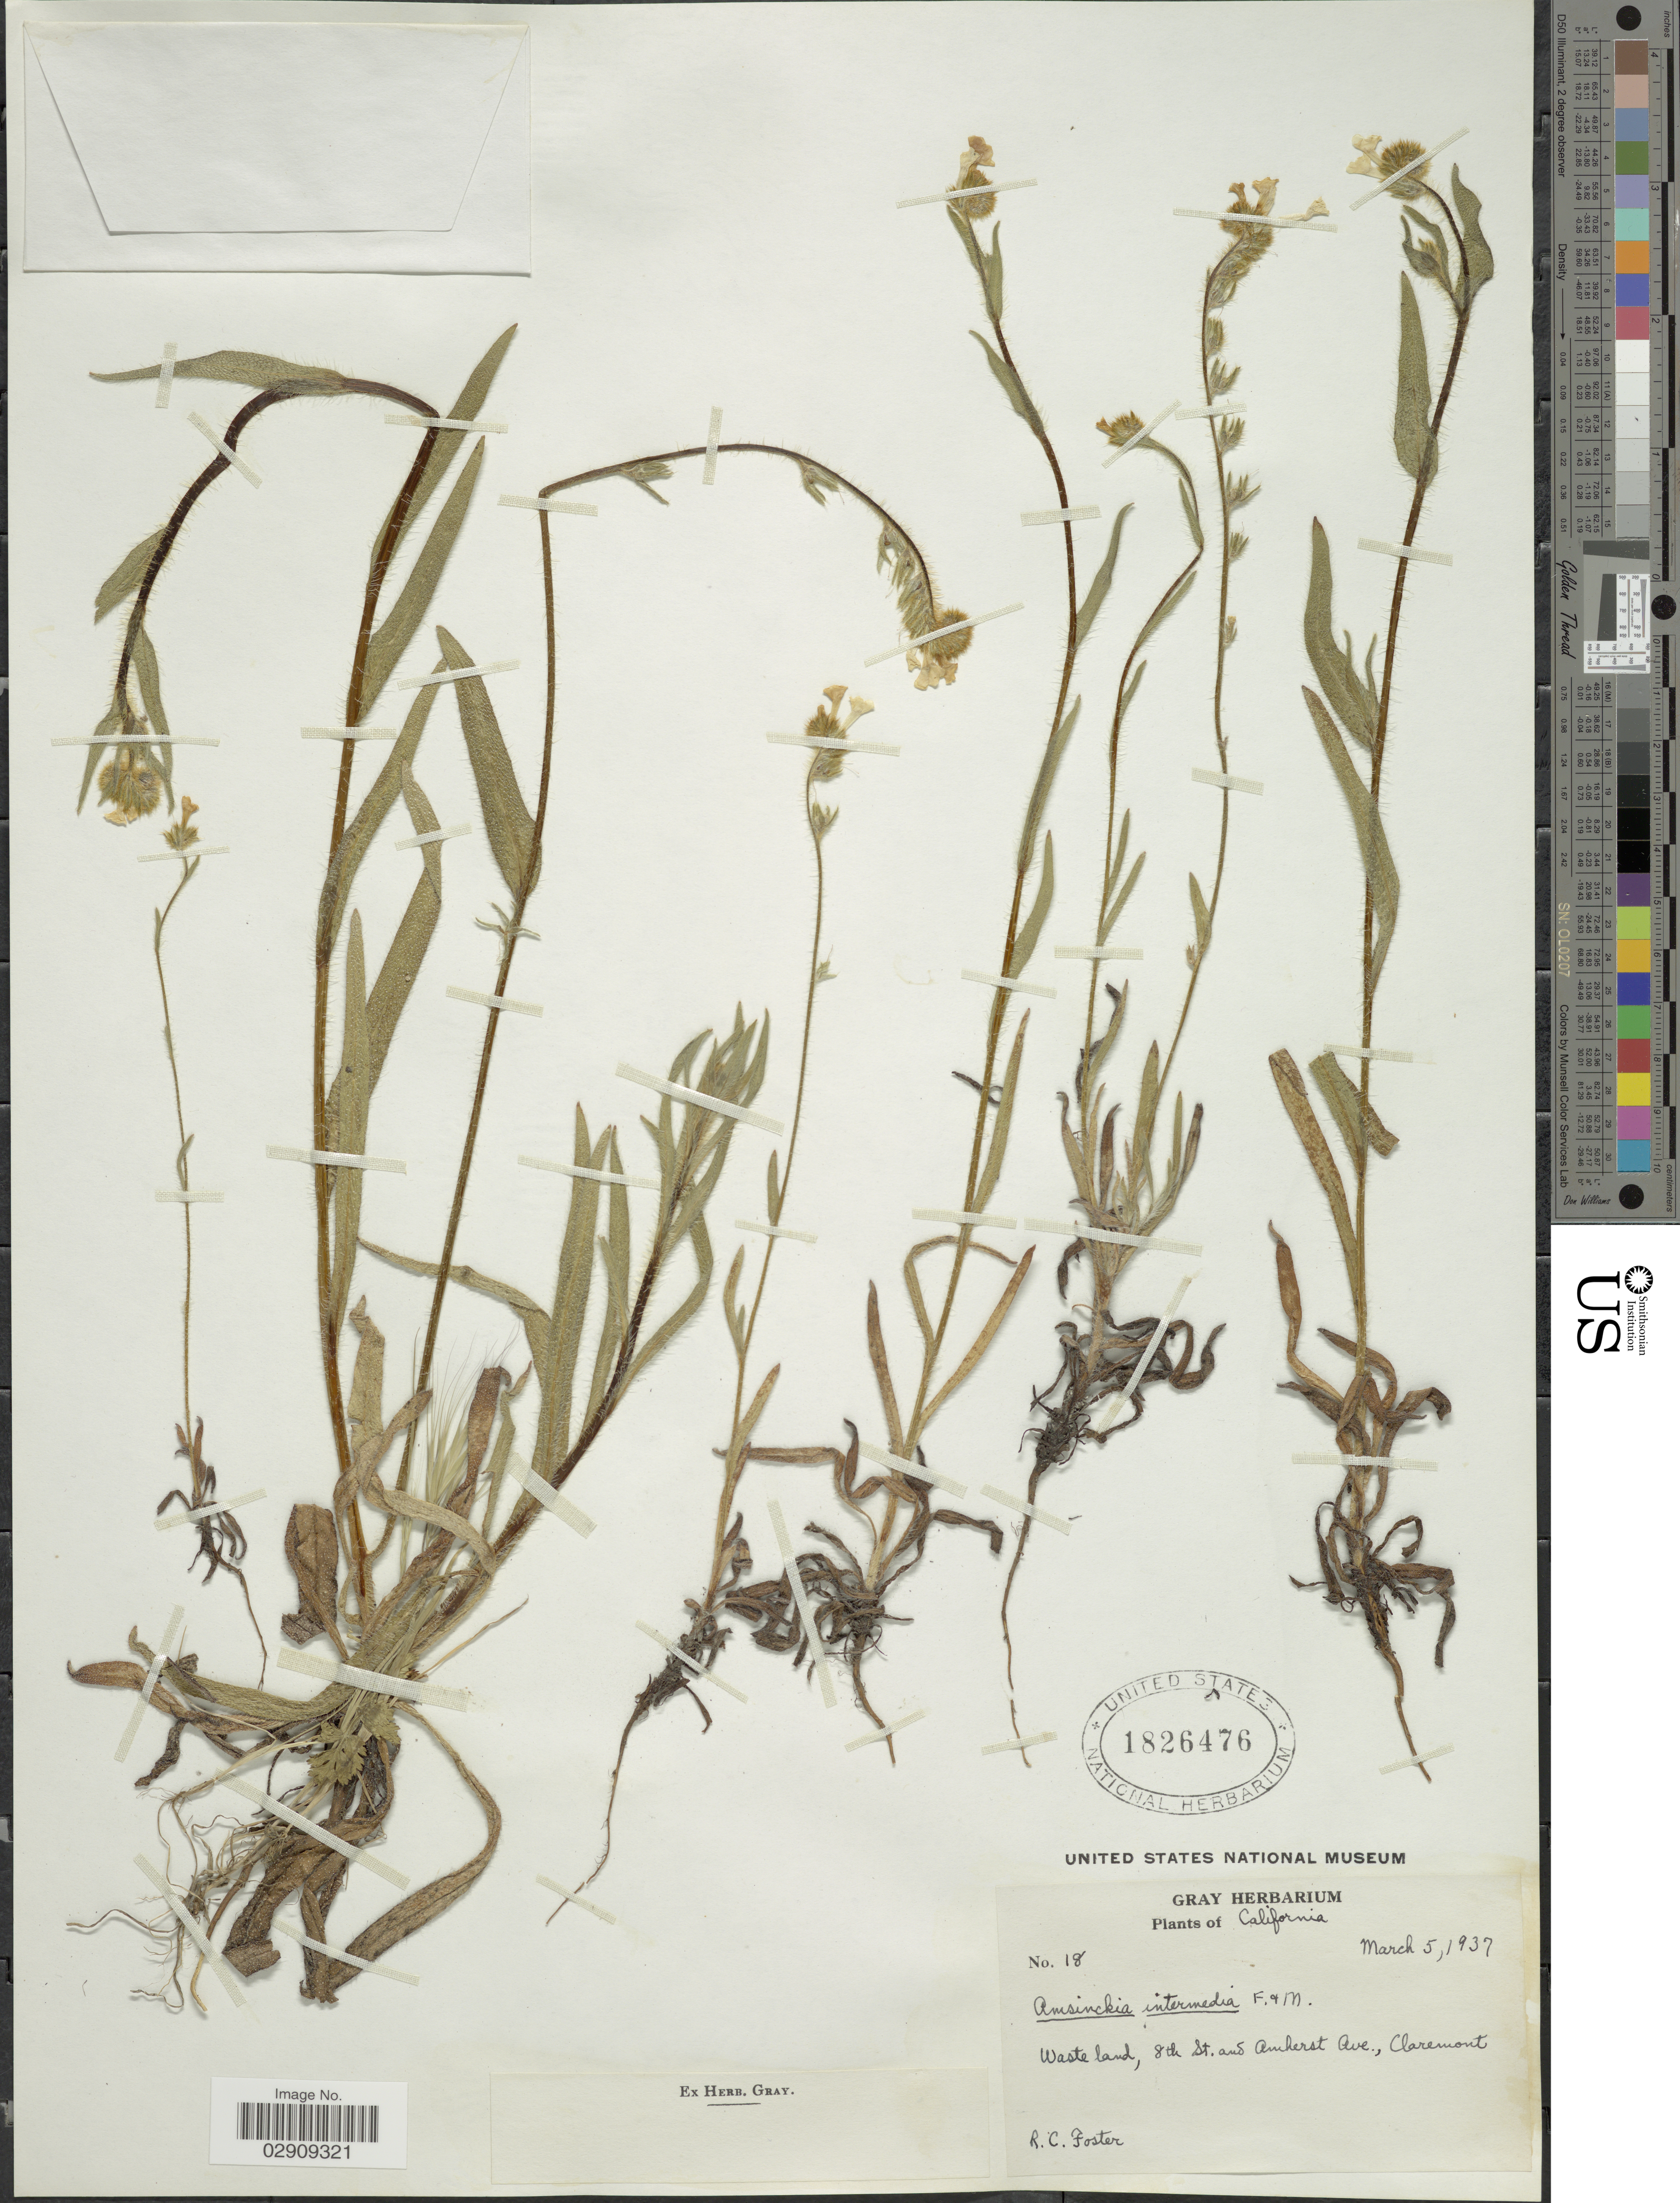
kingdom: Plantae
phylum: Tracheophyta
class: Magnoliopsida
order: Boraginales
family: Boraginaceae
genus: Amsinckia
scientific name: Amsinckia menziesii var. intermedia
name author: (Fisch. & C.A. Mey.) Ganders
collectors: R. C. Foster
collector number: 18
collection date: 1937-03-05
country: United States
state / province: California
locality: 8th St. and Amherst Ave., Claremont.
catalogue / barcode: US 1826476